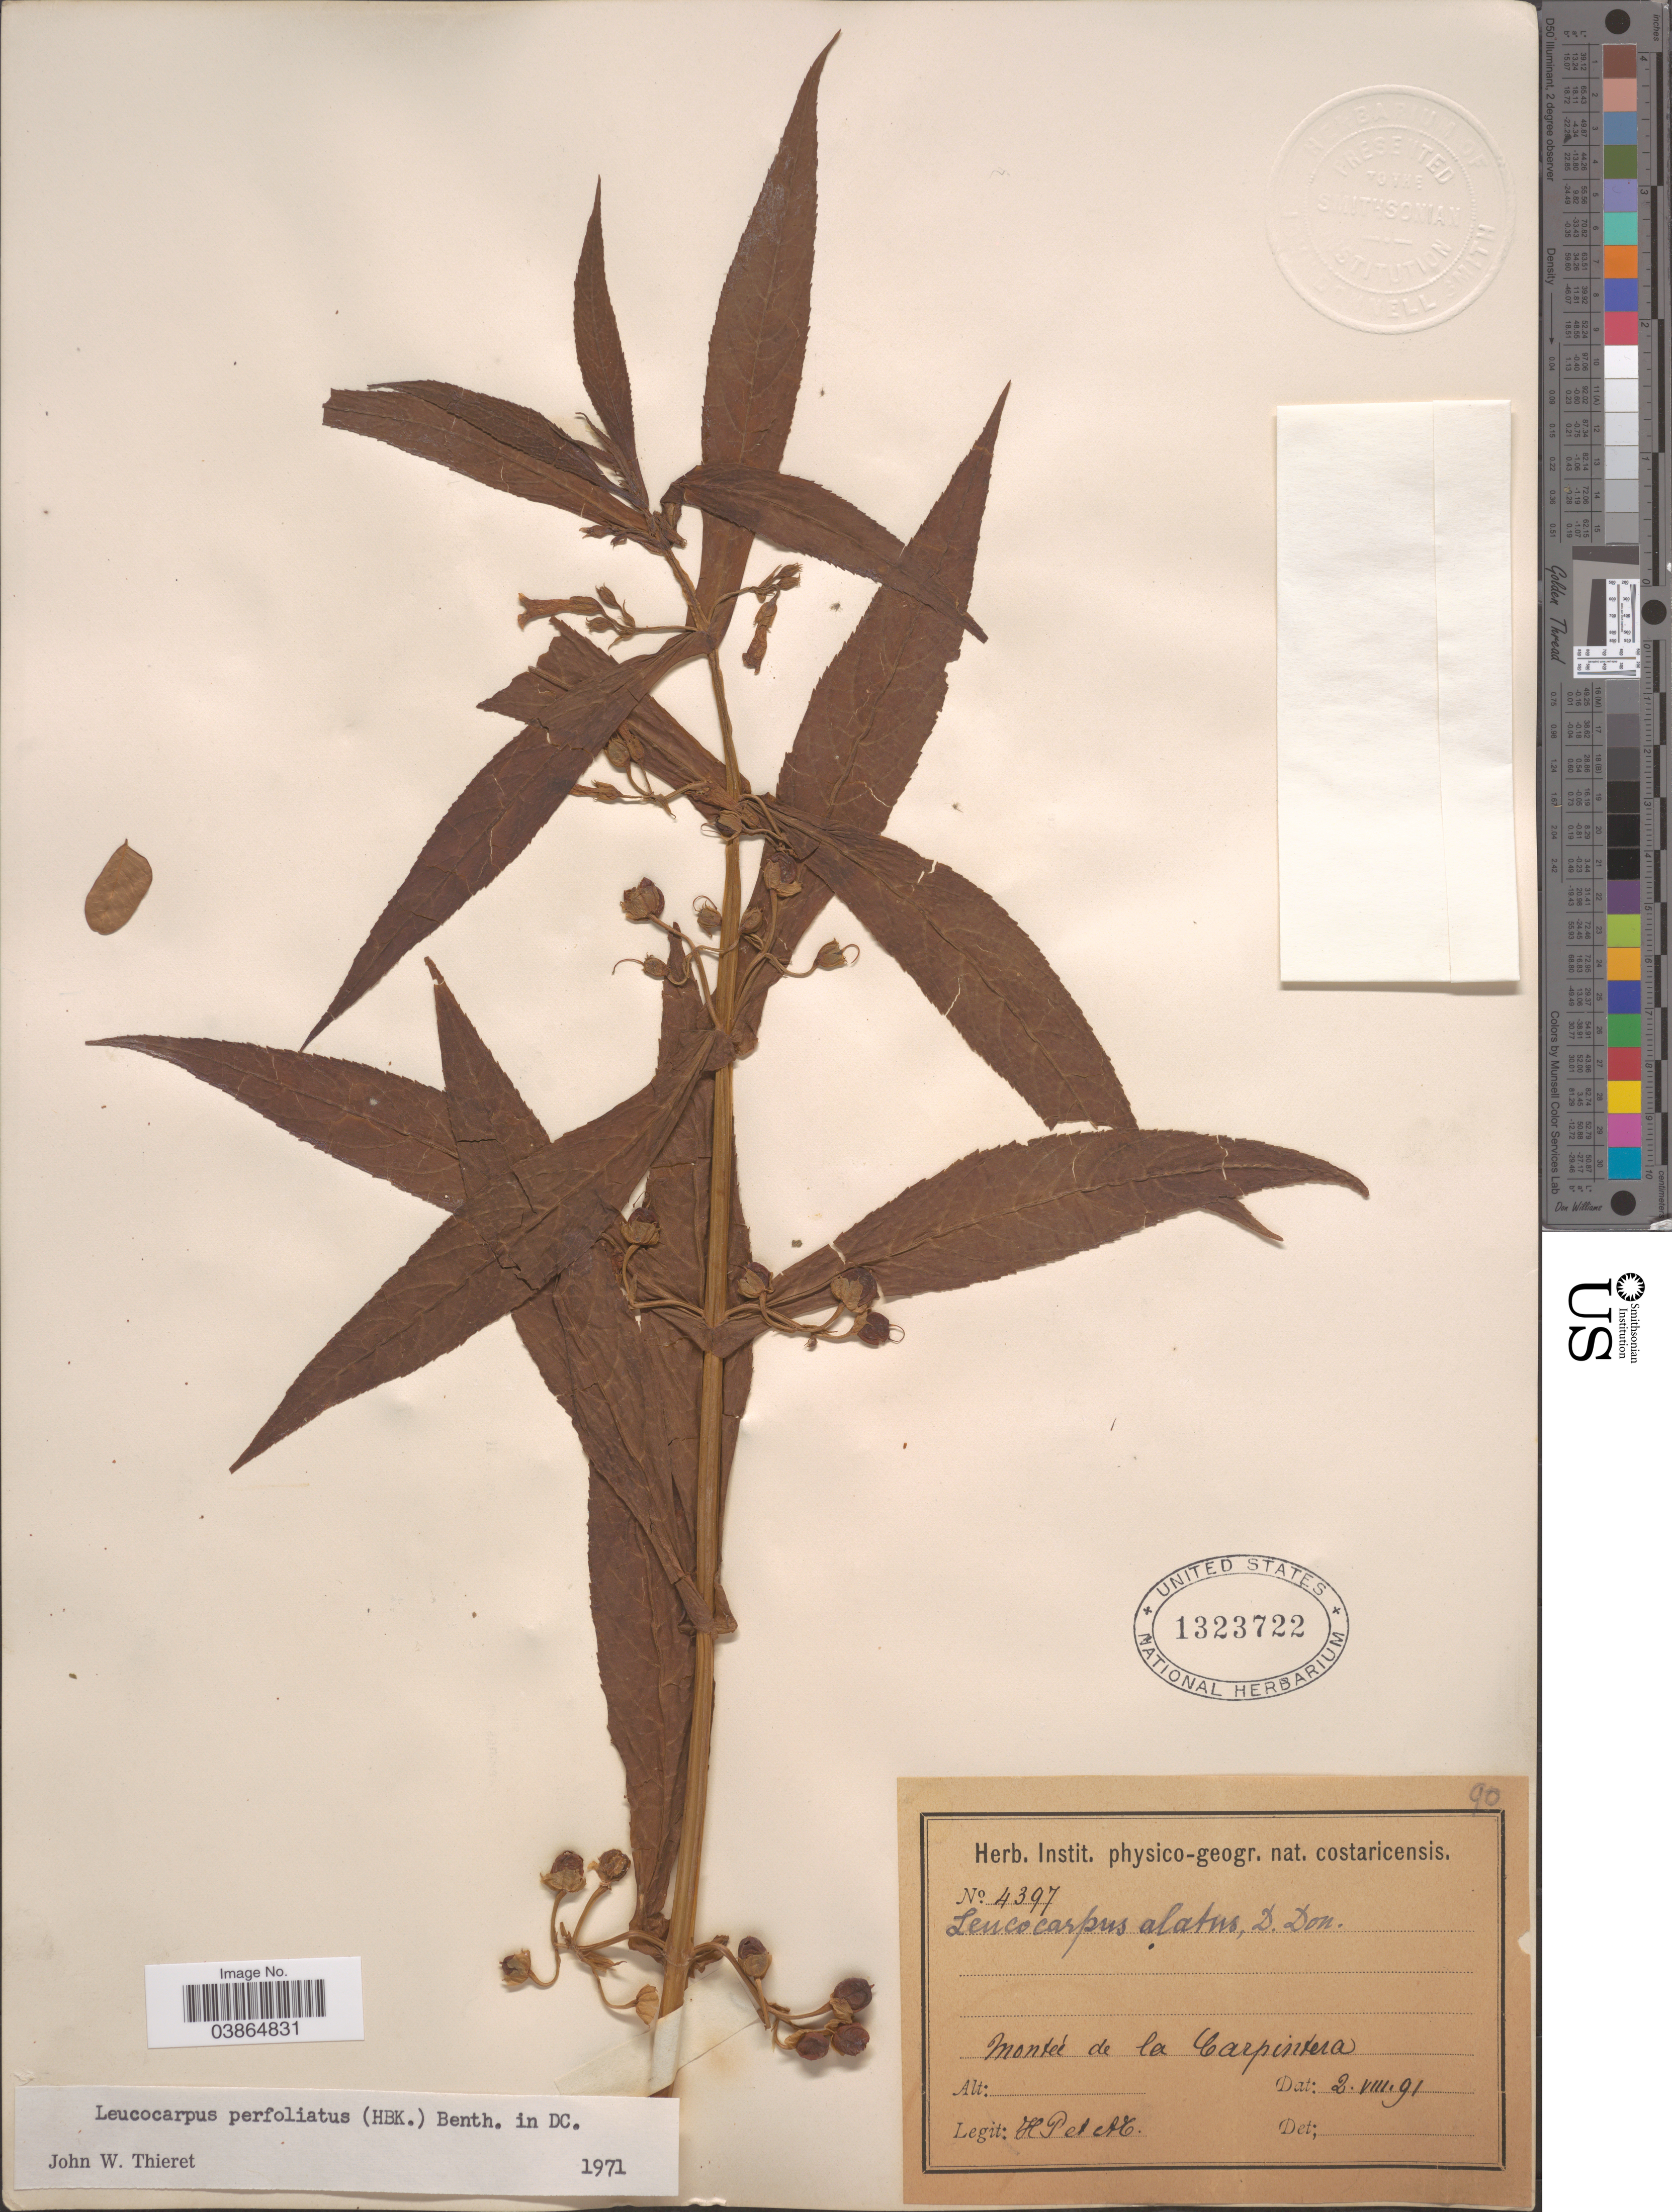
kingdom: Plantae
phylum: Tracheophyta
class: Magnoliopsida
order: Lamiales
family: Phrymaceae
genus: Leucocarpus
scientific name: Leucocarpus alatus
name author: D. Don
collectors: H. P. & A. C.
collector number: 4397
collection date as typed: Transcribed d/m/y: 2/8/91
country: Costa Rica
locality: Monteè de la Carpintera.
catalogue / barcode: US 1323722